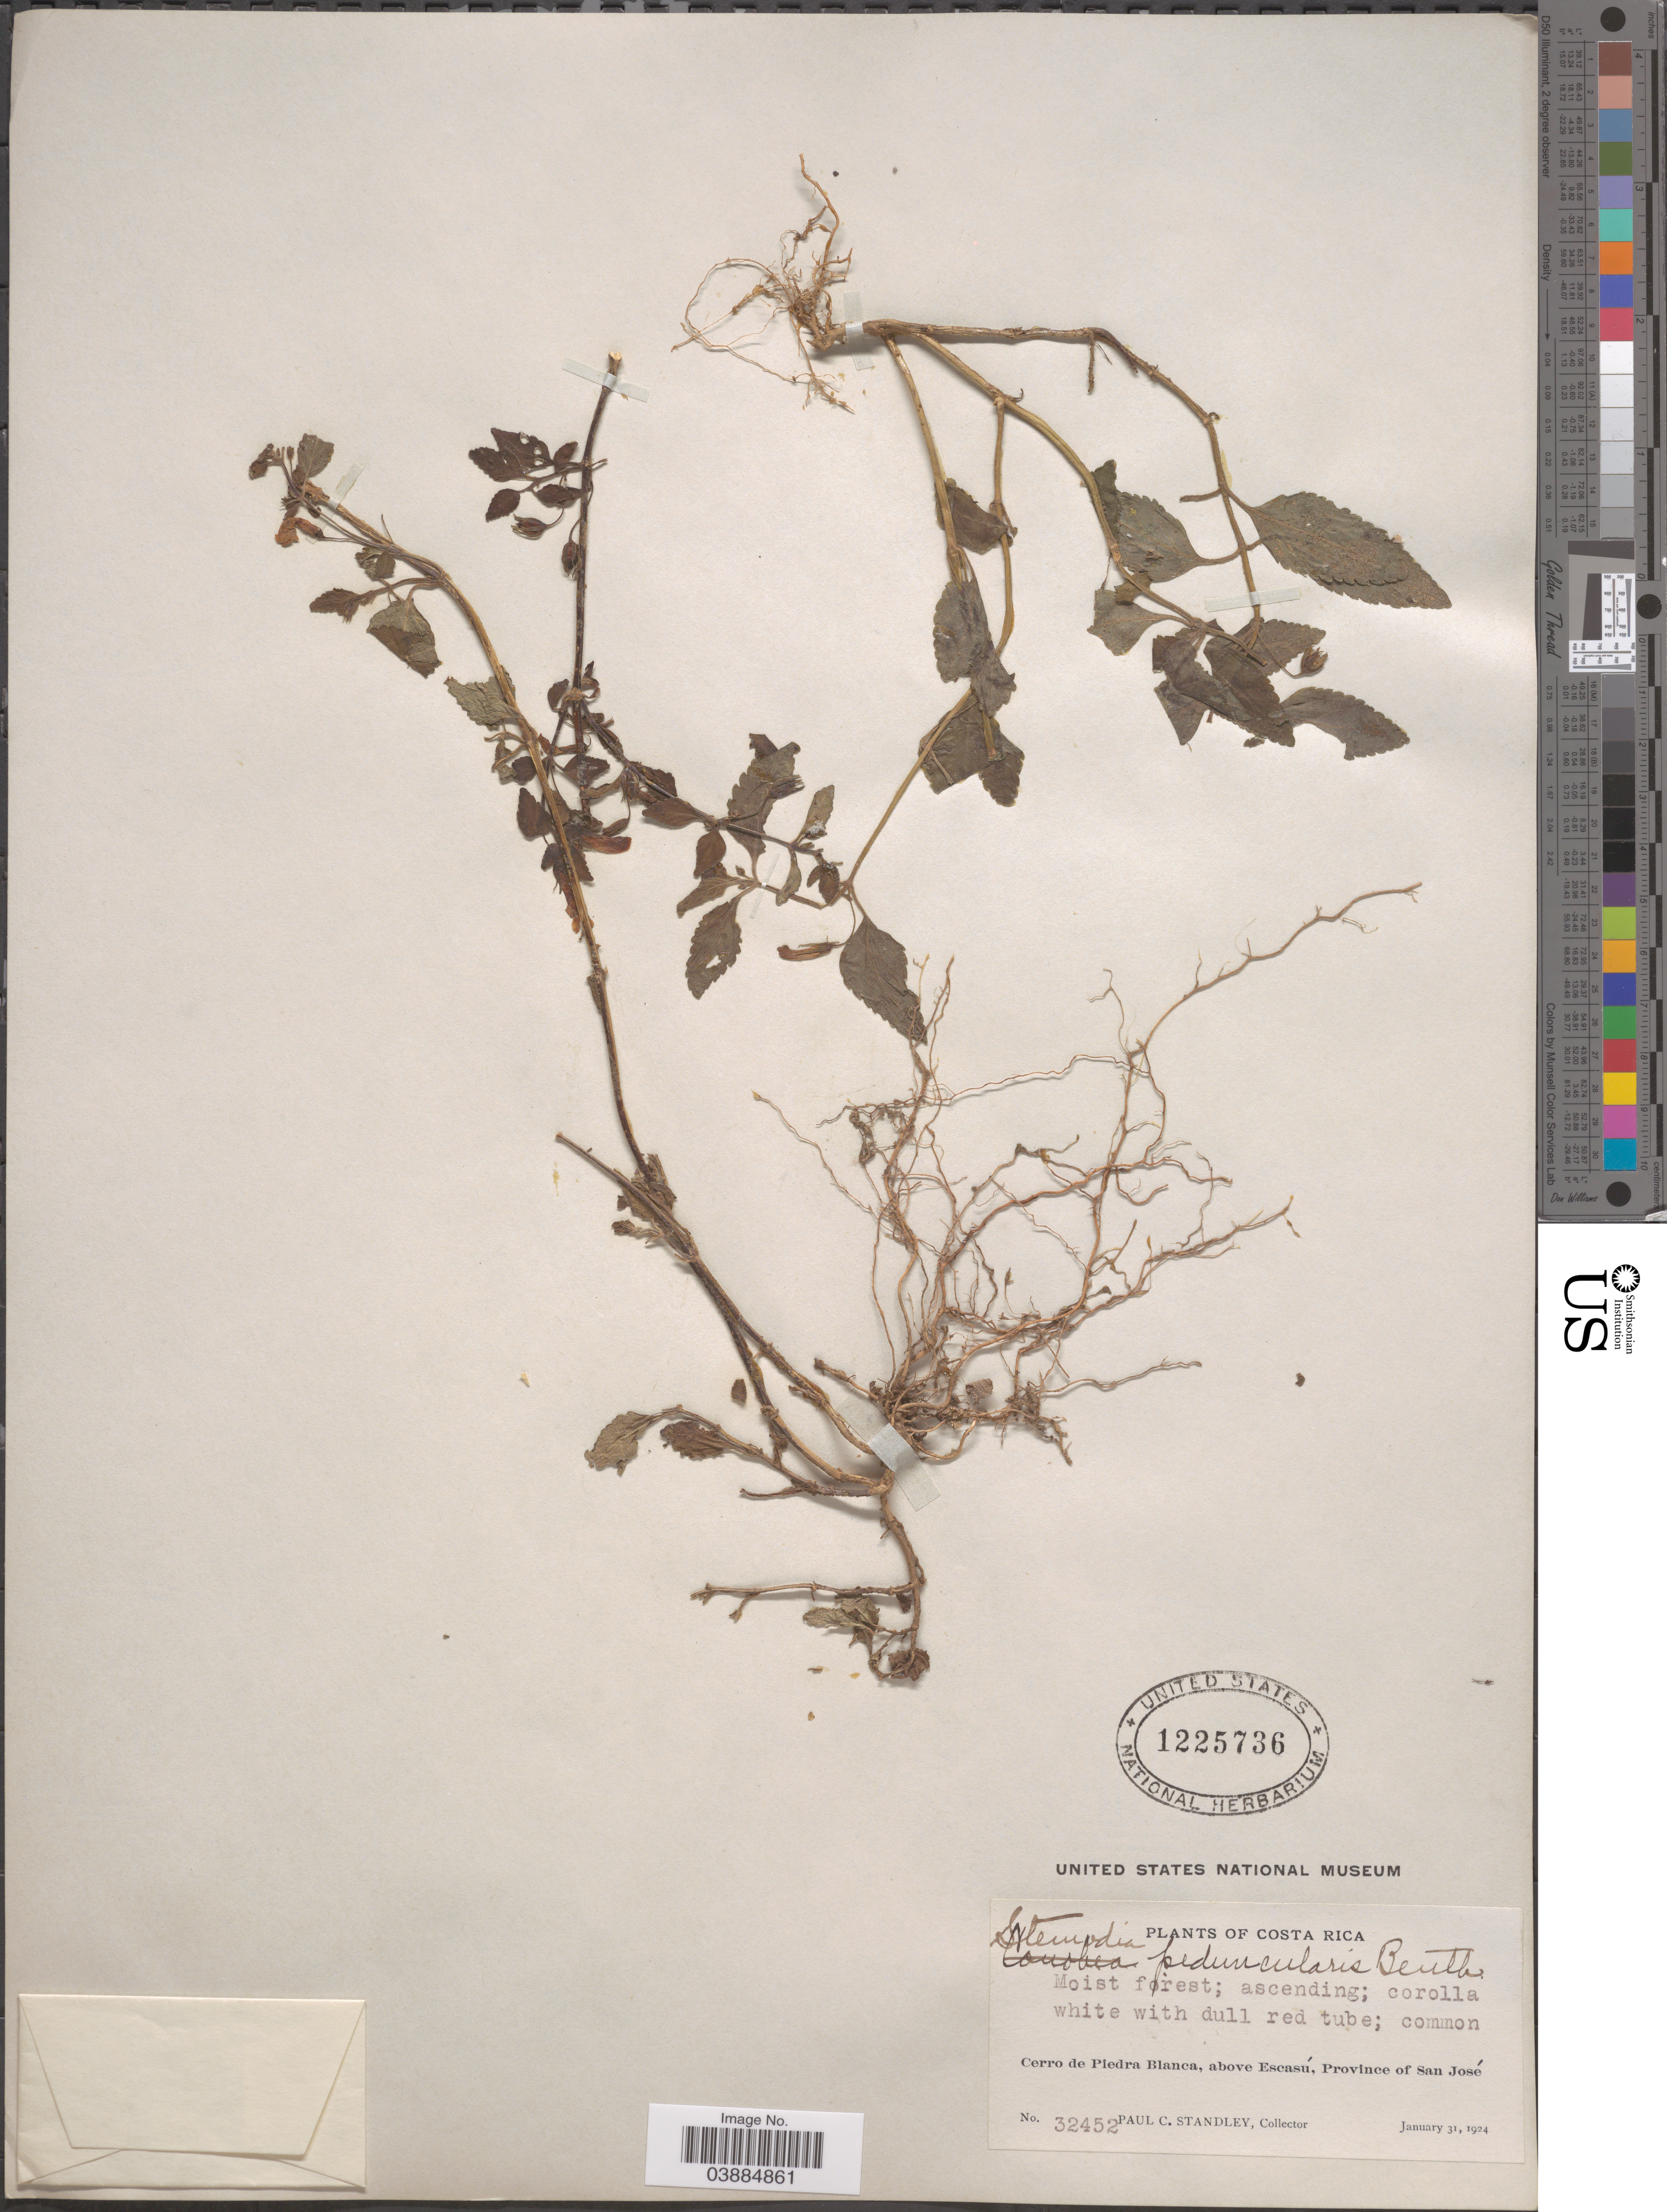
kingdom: Plantae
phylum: Tracheophyta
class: Magnoliopsida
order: Lamiales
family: Plantaginaceae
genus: Stemodia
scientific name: Stemodia peduncularis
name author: Benth.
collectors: P. C. Standley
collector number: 32452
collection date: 1924-01-31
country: Costa Rica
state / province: San José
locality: Cerro de Piedra Blanca, above Escasú.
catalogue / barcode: US 1225736